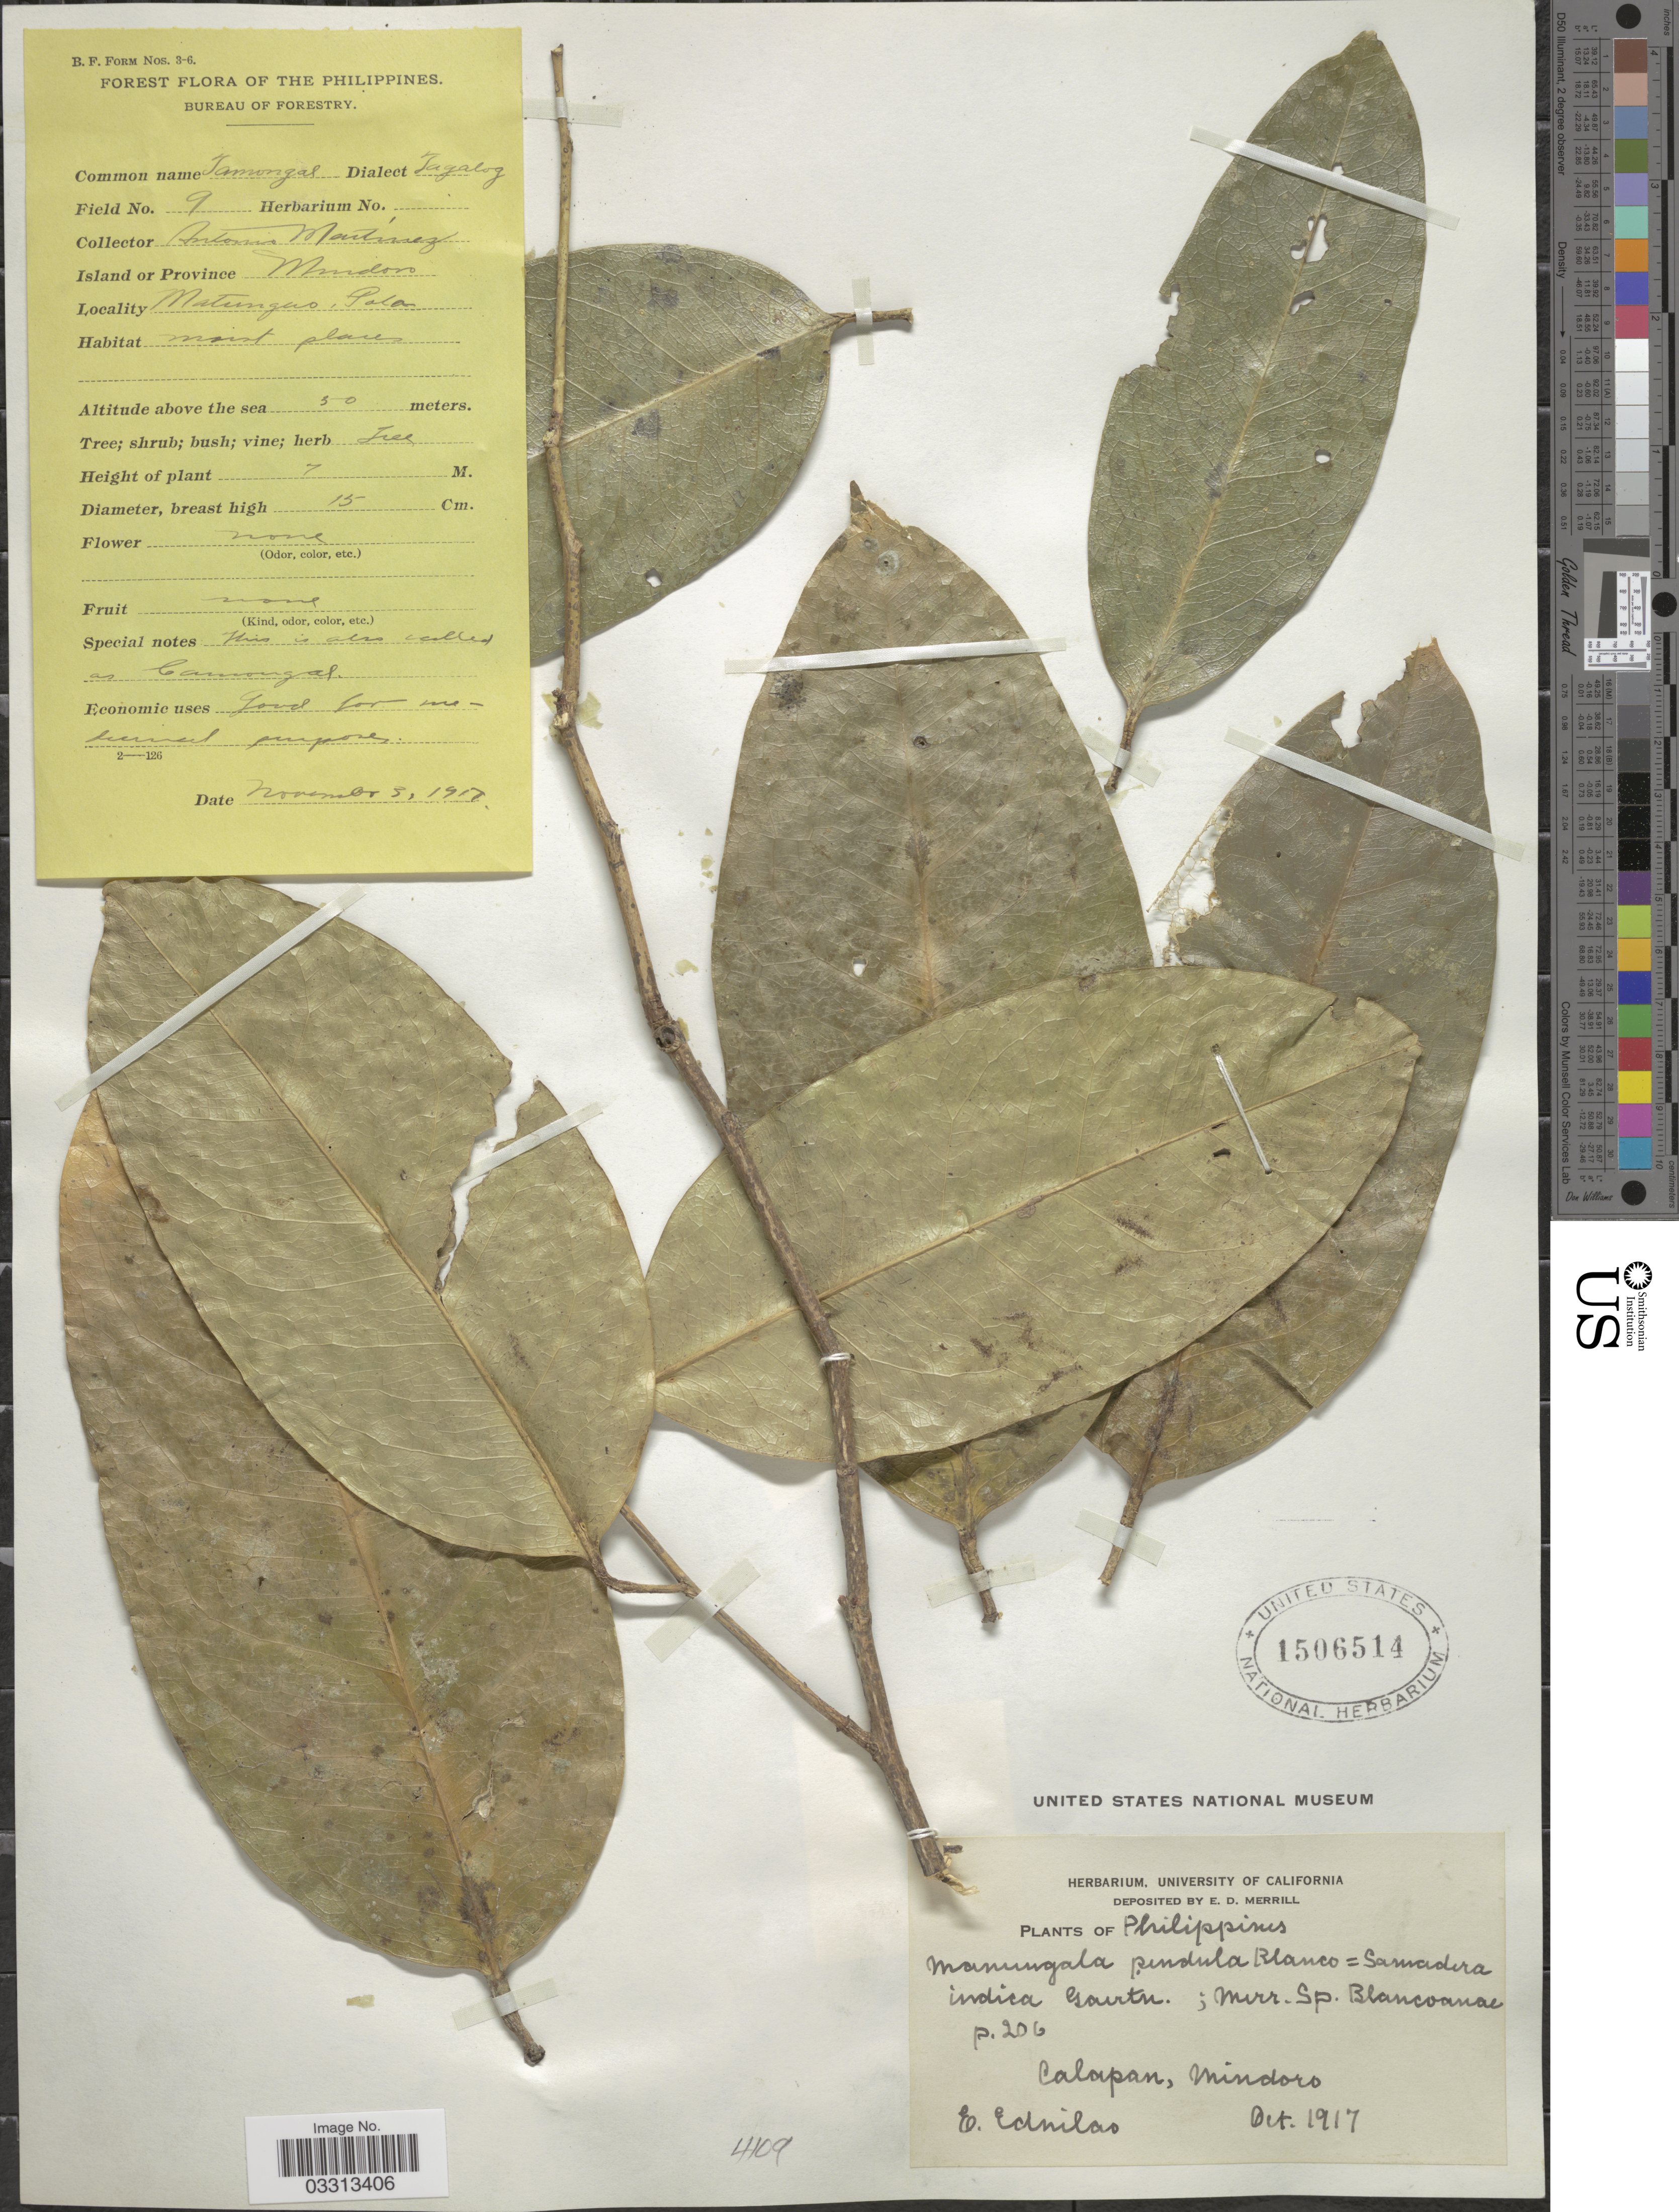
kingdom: Plantae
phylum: Tracheophyta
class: Magnoliopsida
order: Sapindales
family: Simaroubaceae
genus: Samadera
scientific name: Samadera indica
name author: Gaertn.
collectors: E. Edmilao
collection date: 1917-10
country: Philippines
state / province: Mimaropa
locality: Calapan, Mindoro.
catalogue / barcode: US 1506514